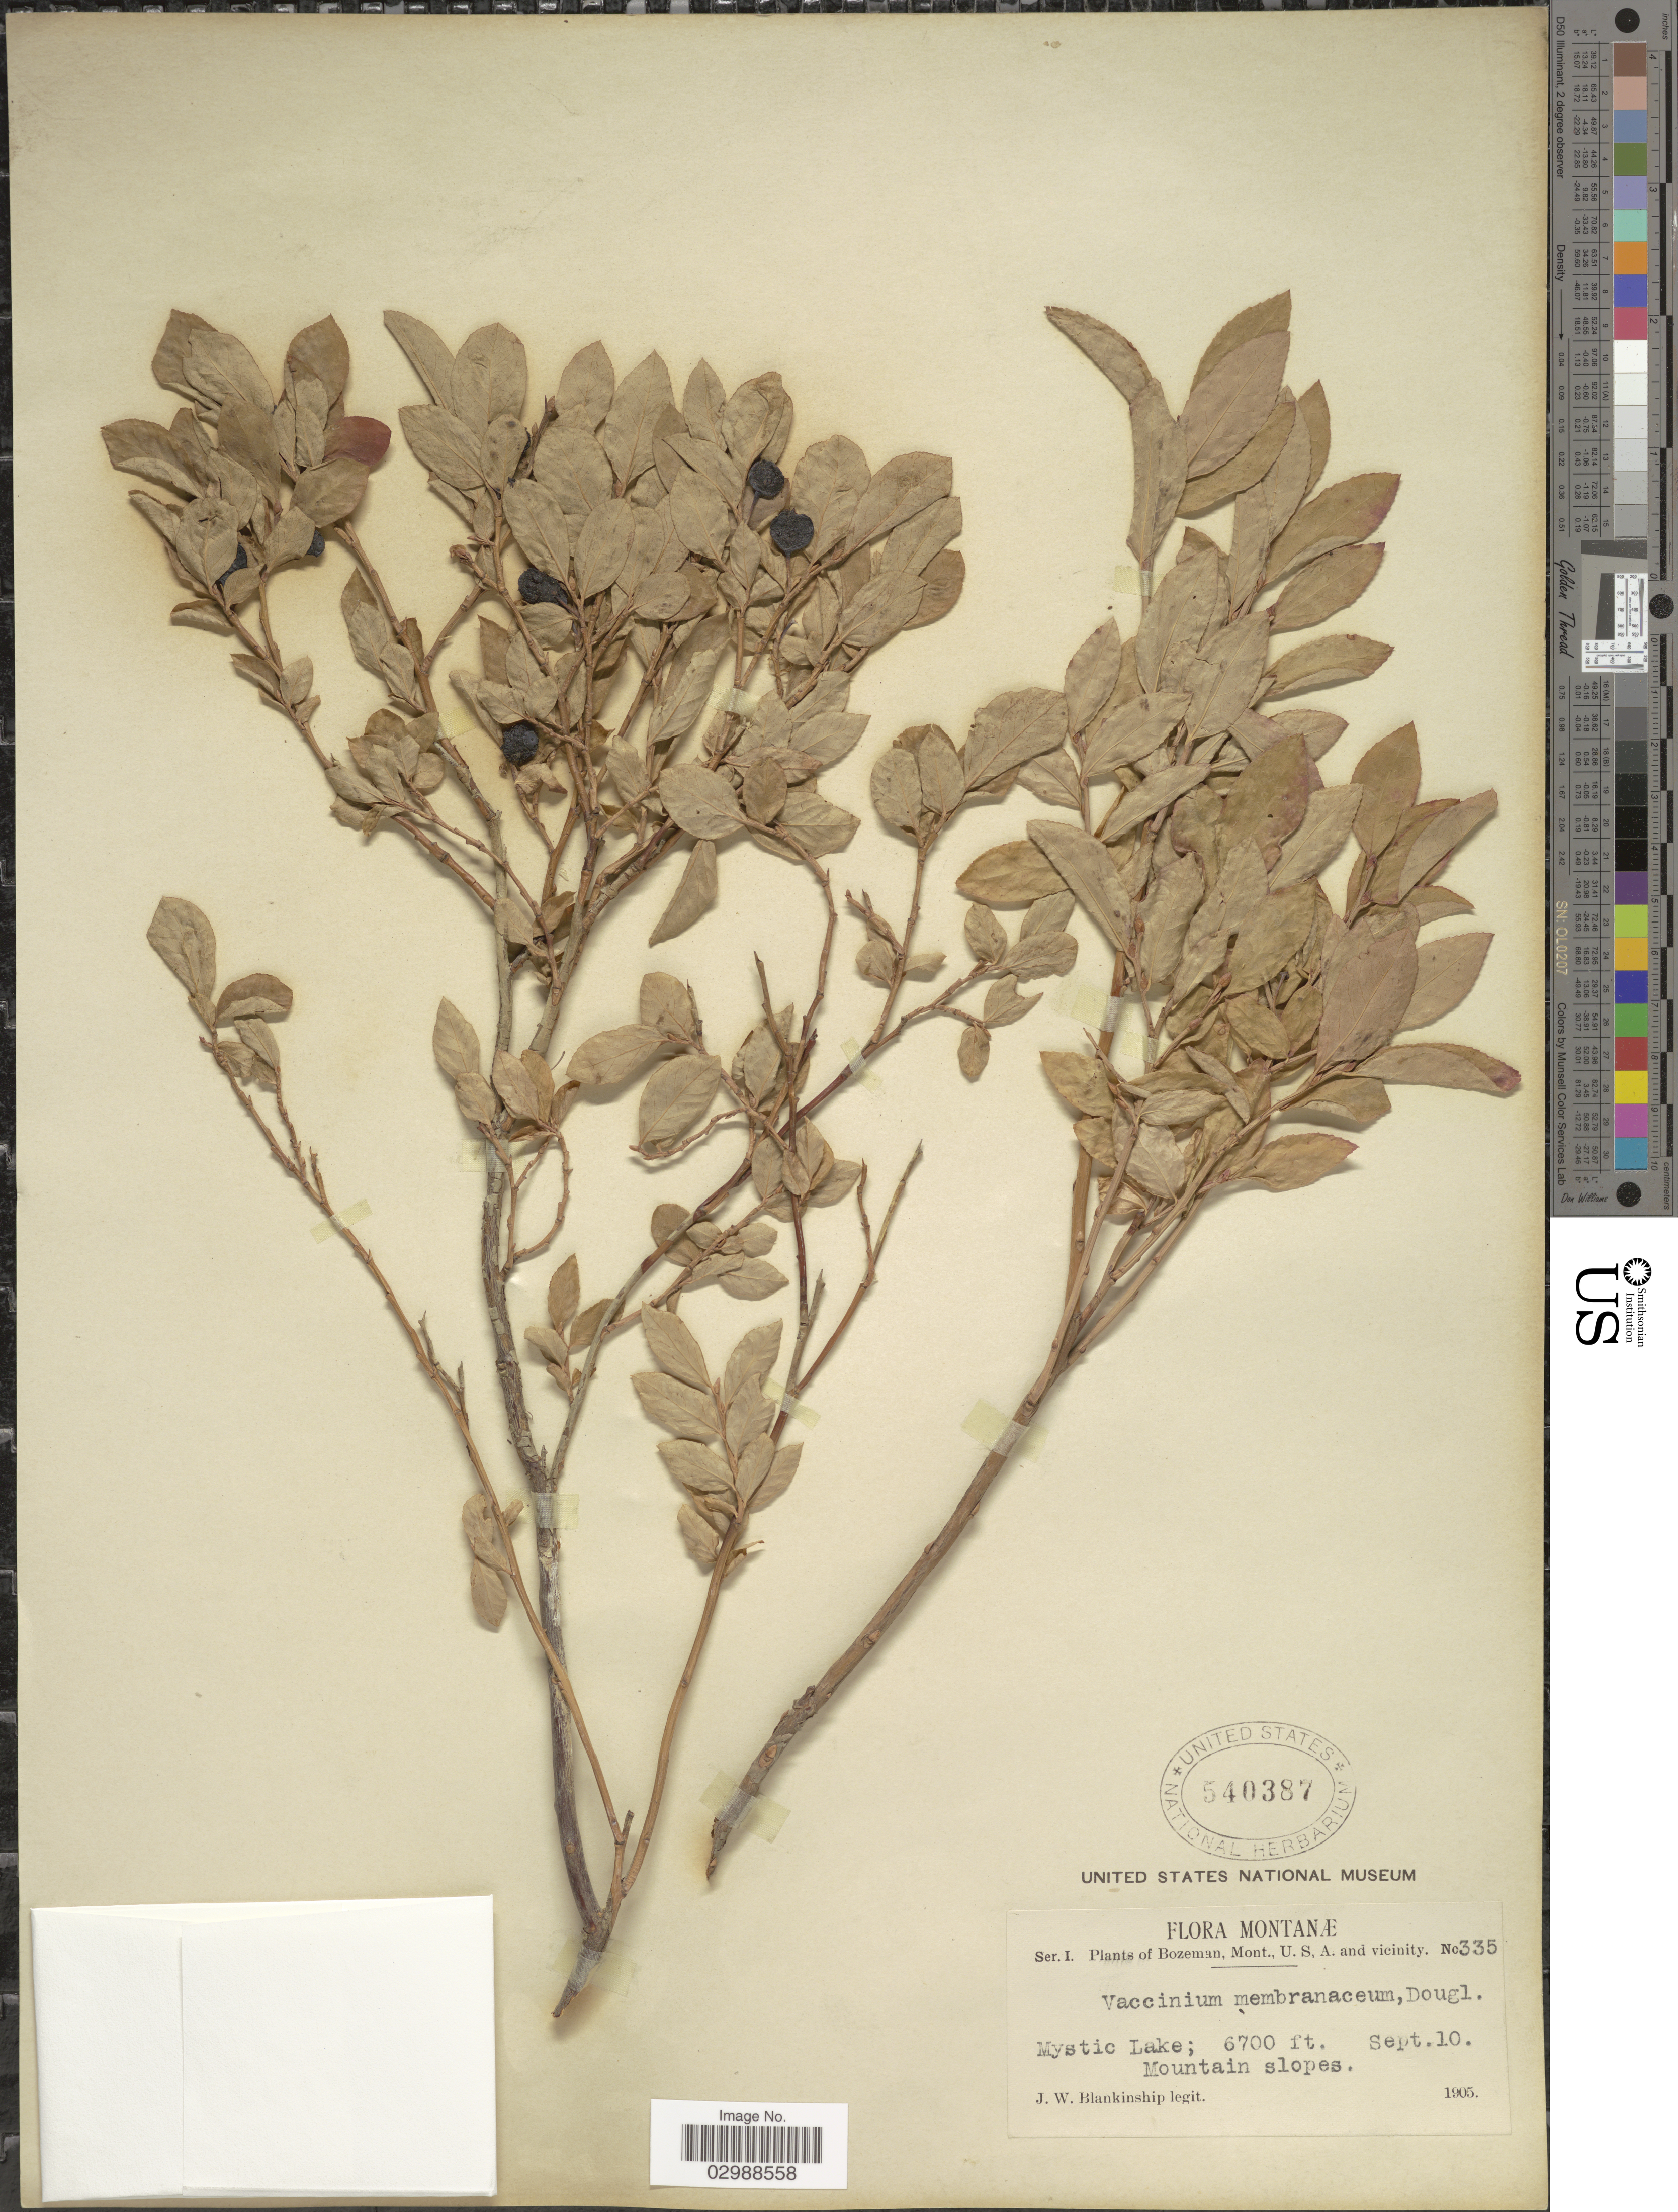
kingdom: Plantae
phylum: Tracheophyta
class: Magnoliopsida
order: Ericales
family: Ericaceae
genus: Vaccinium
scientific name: Vaccinium membranaceum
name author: Douglas ex Torr.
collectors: J. W. Blankinship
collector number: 335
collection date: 1905-09-10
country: United States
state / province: Montana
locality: Mystic Lake, Mountain slopes.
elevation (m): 2042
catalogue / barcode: US 540387